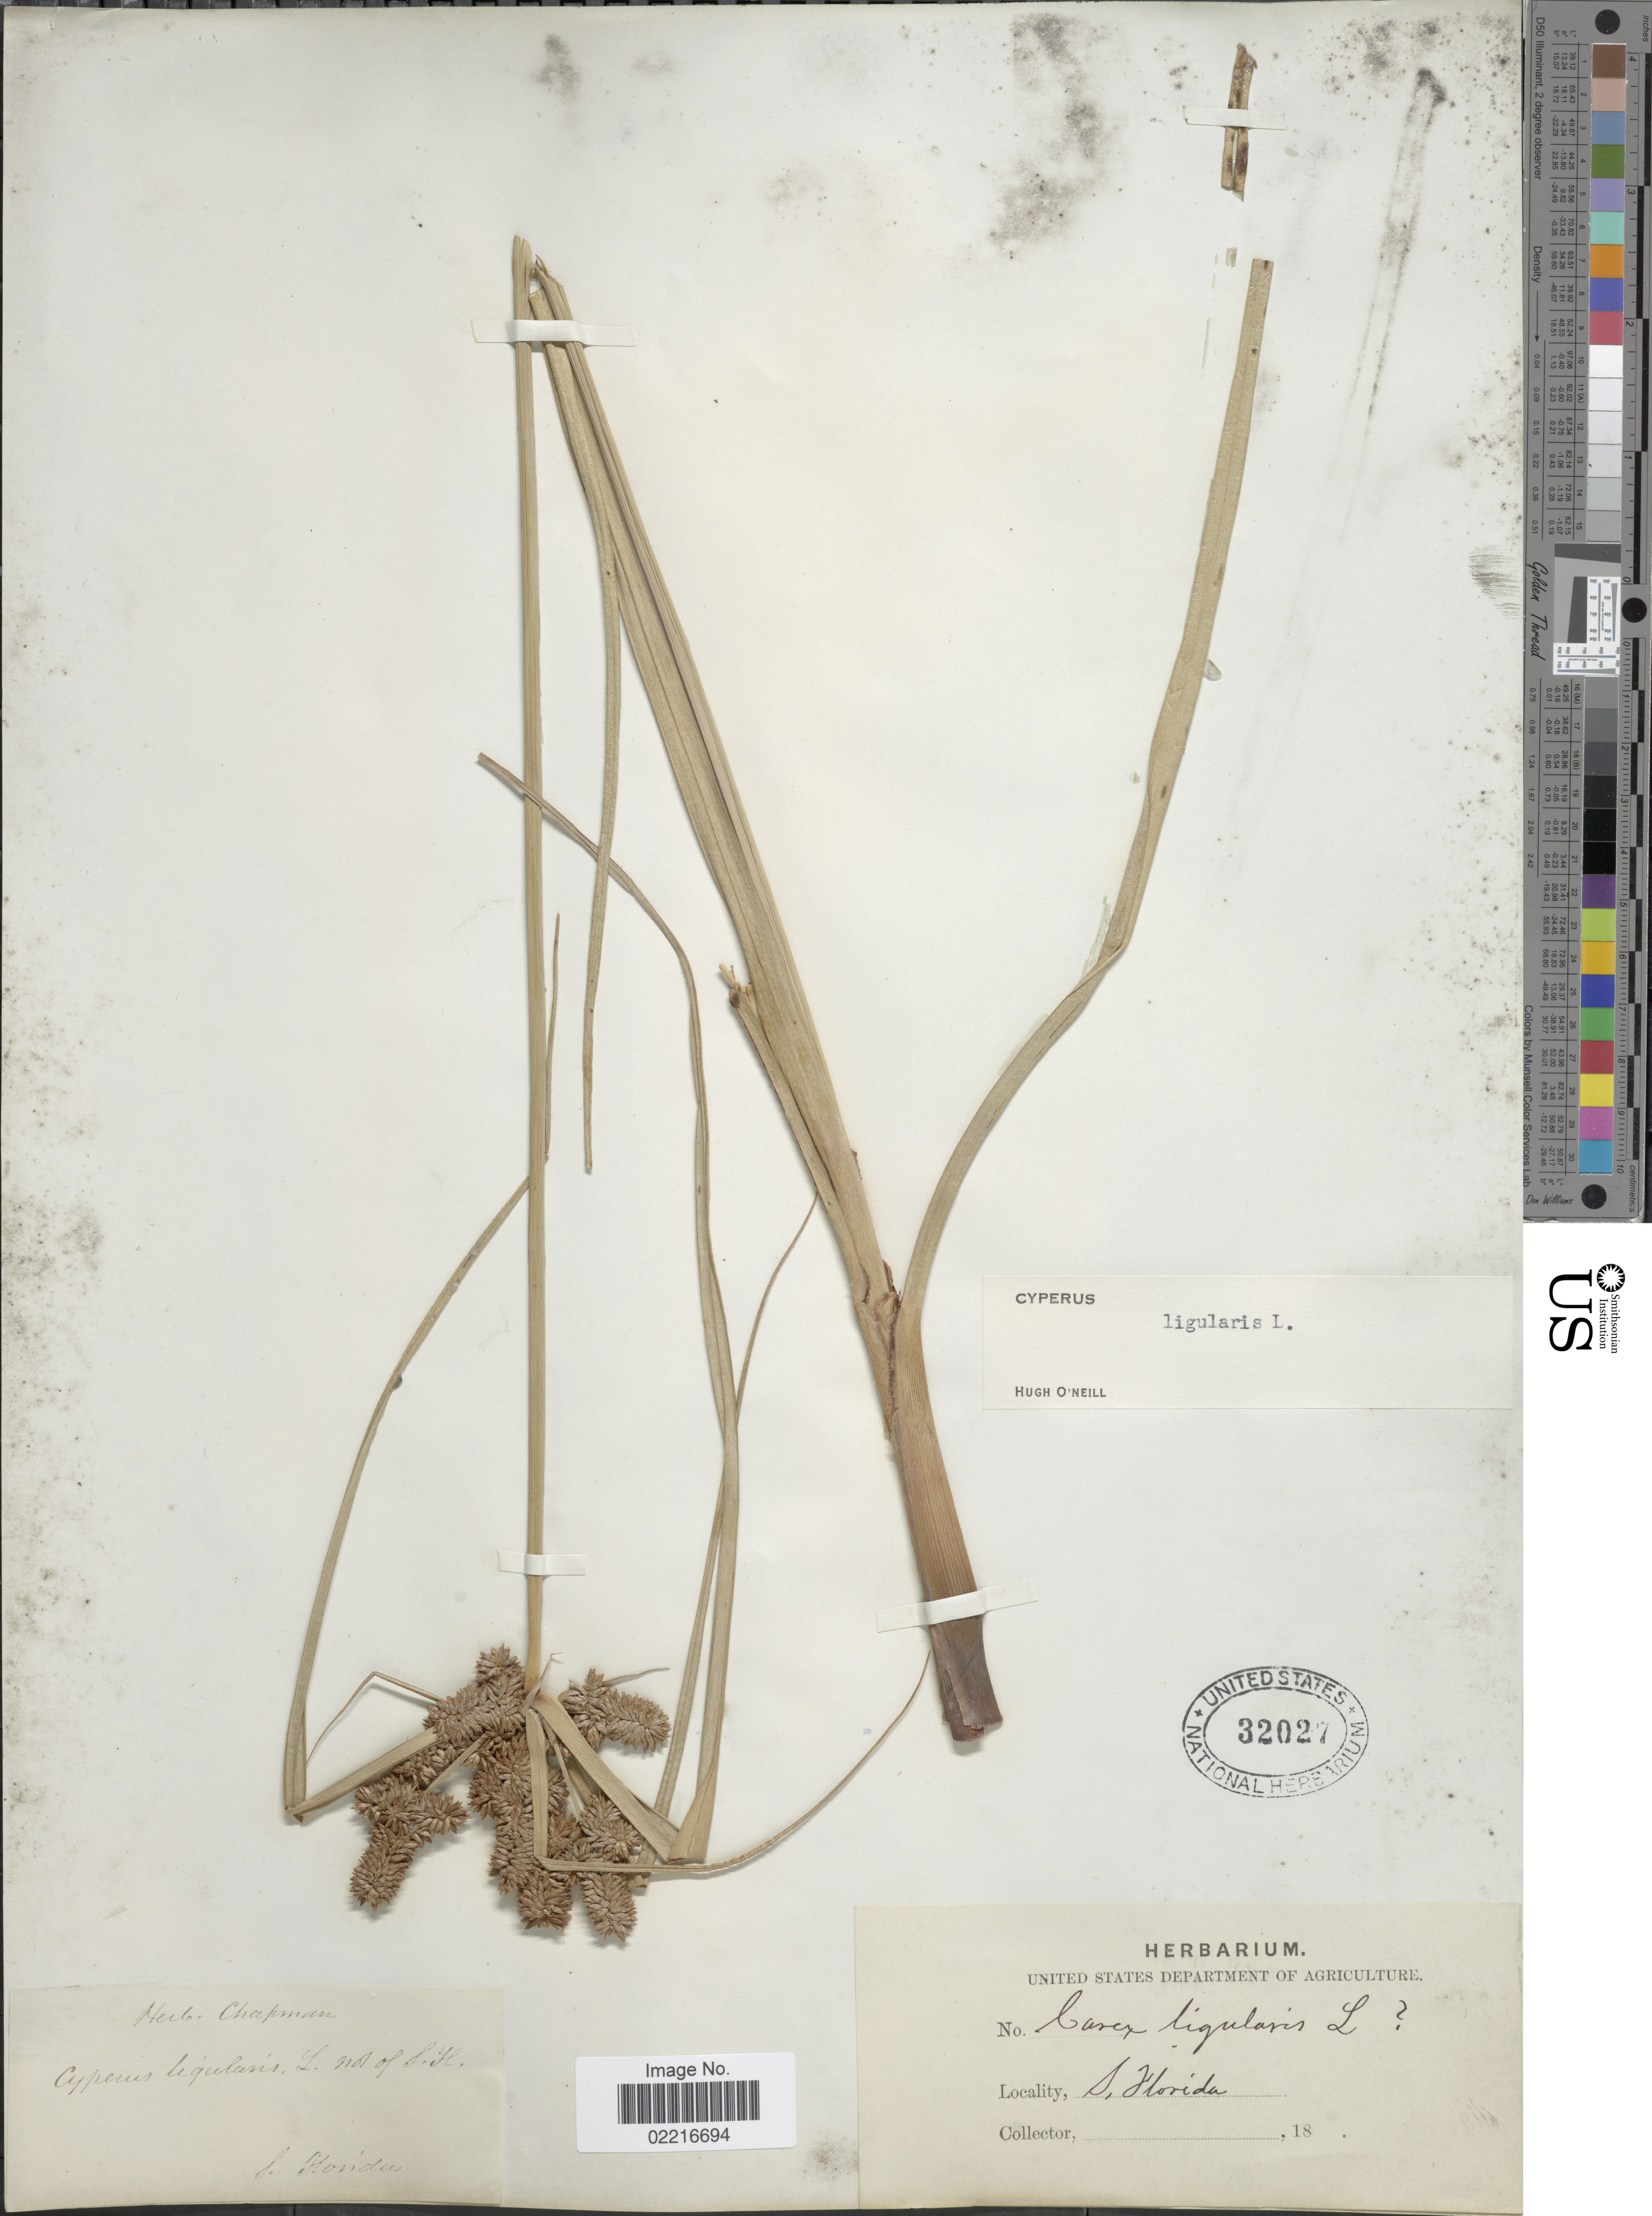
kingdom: Plantae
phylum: Tracheophyta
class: Liliopsida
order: Poales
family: Cyperaceae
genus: Cyperus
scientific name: Cyperus ligularis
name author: L.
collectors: Facchini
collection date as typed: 18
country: United States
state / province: Florida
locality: S. Florida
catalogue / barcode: US 32027